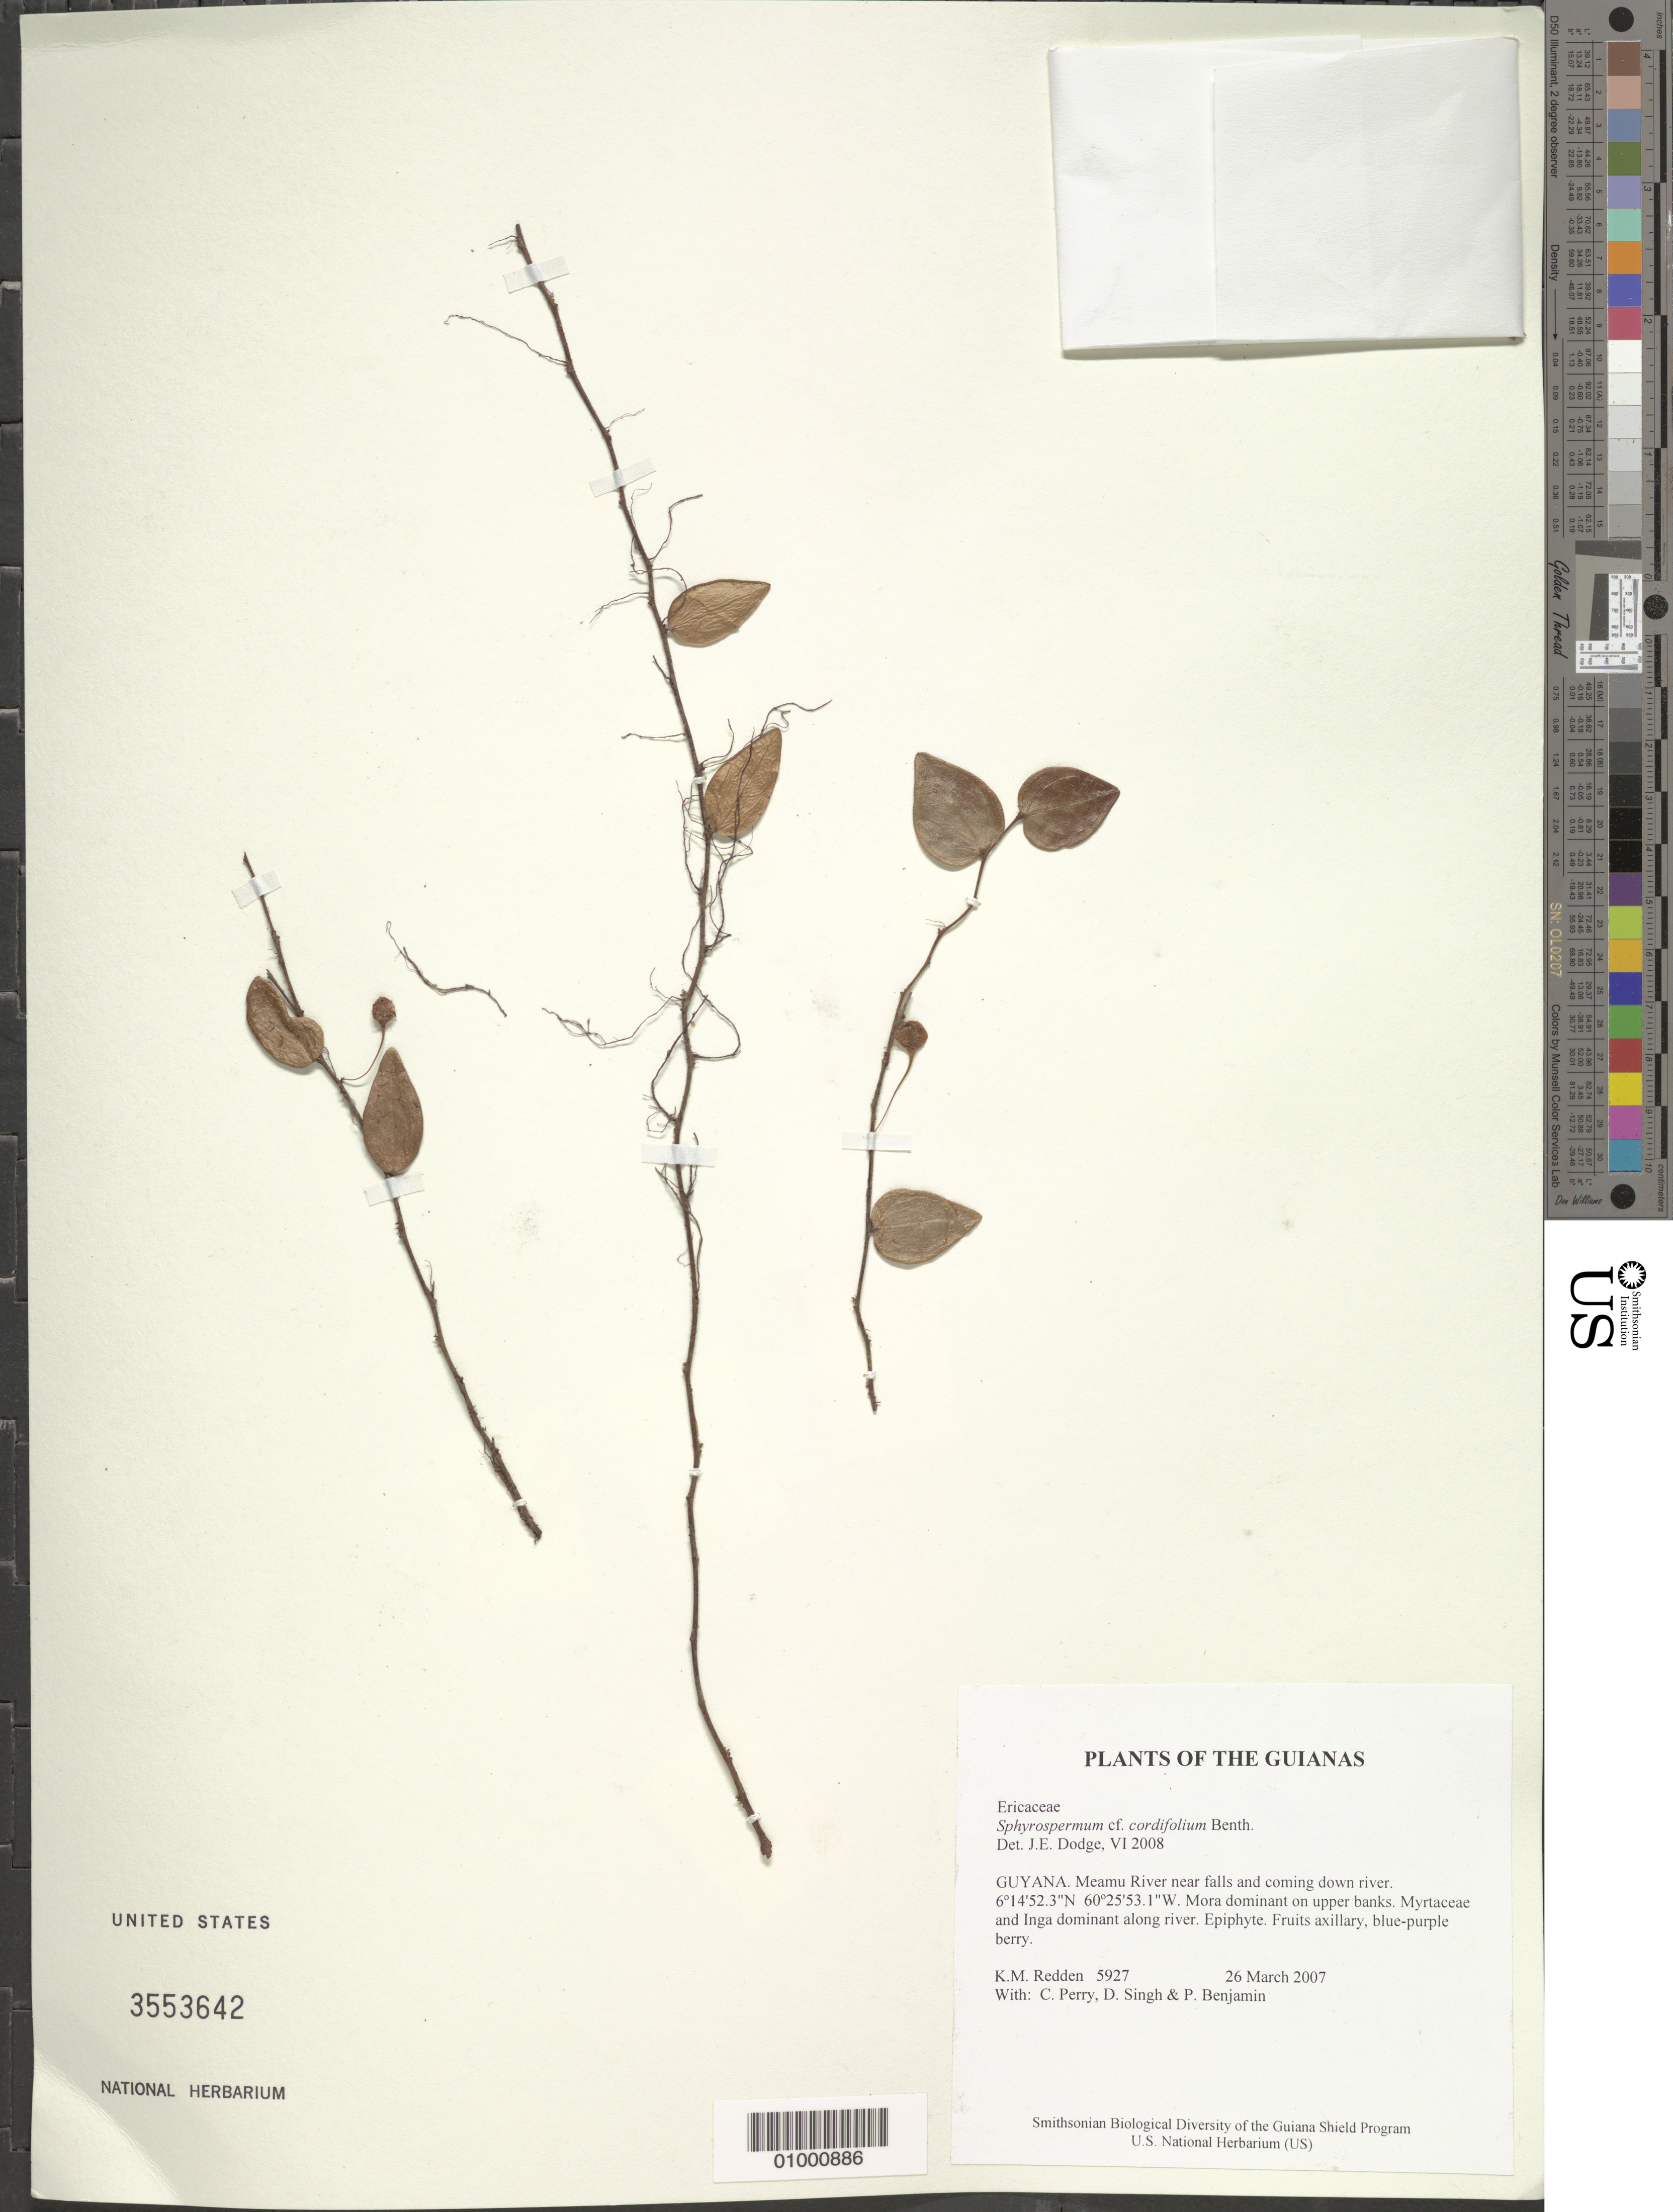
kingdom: Plantae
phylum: Tracheophyta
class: Magnoliopsida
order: Ericales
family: Ericaceae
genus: Sphyrospermum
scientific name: Sphyrospermum cordifolium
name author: Benth.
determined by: Dodge, J. E.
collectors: K. M. Redden, C. Perry, D. Singh & P. Benjamin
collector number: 5927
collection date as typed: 26 March 2007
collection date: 2007-03-26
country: Guyana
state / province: Cuyuni-Mazaruni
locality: Meamu River near falls and coming down river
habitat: Mora dominant on upper banks. Myrtaceae and Inga dominant along river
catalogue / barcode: US 3553642